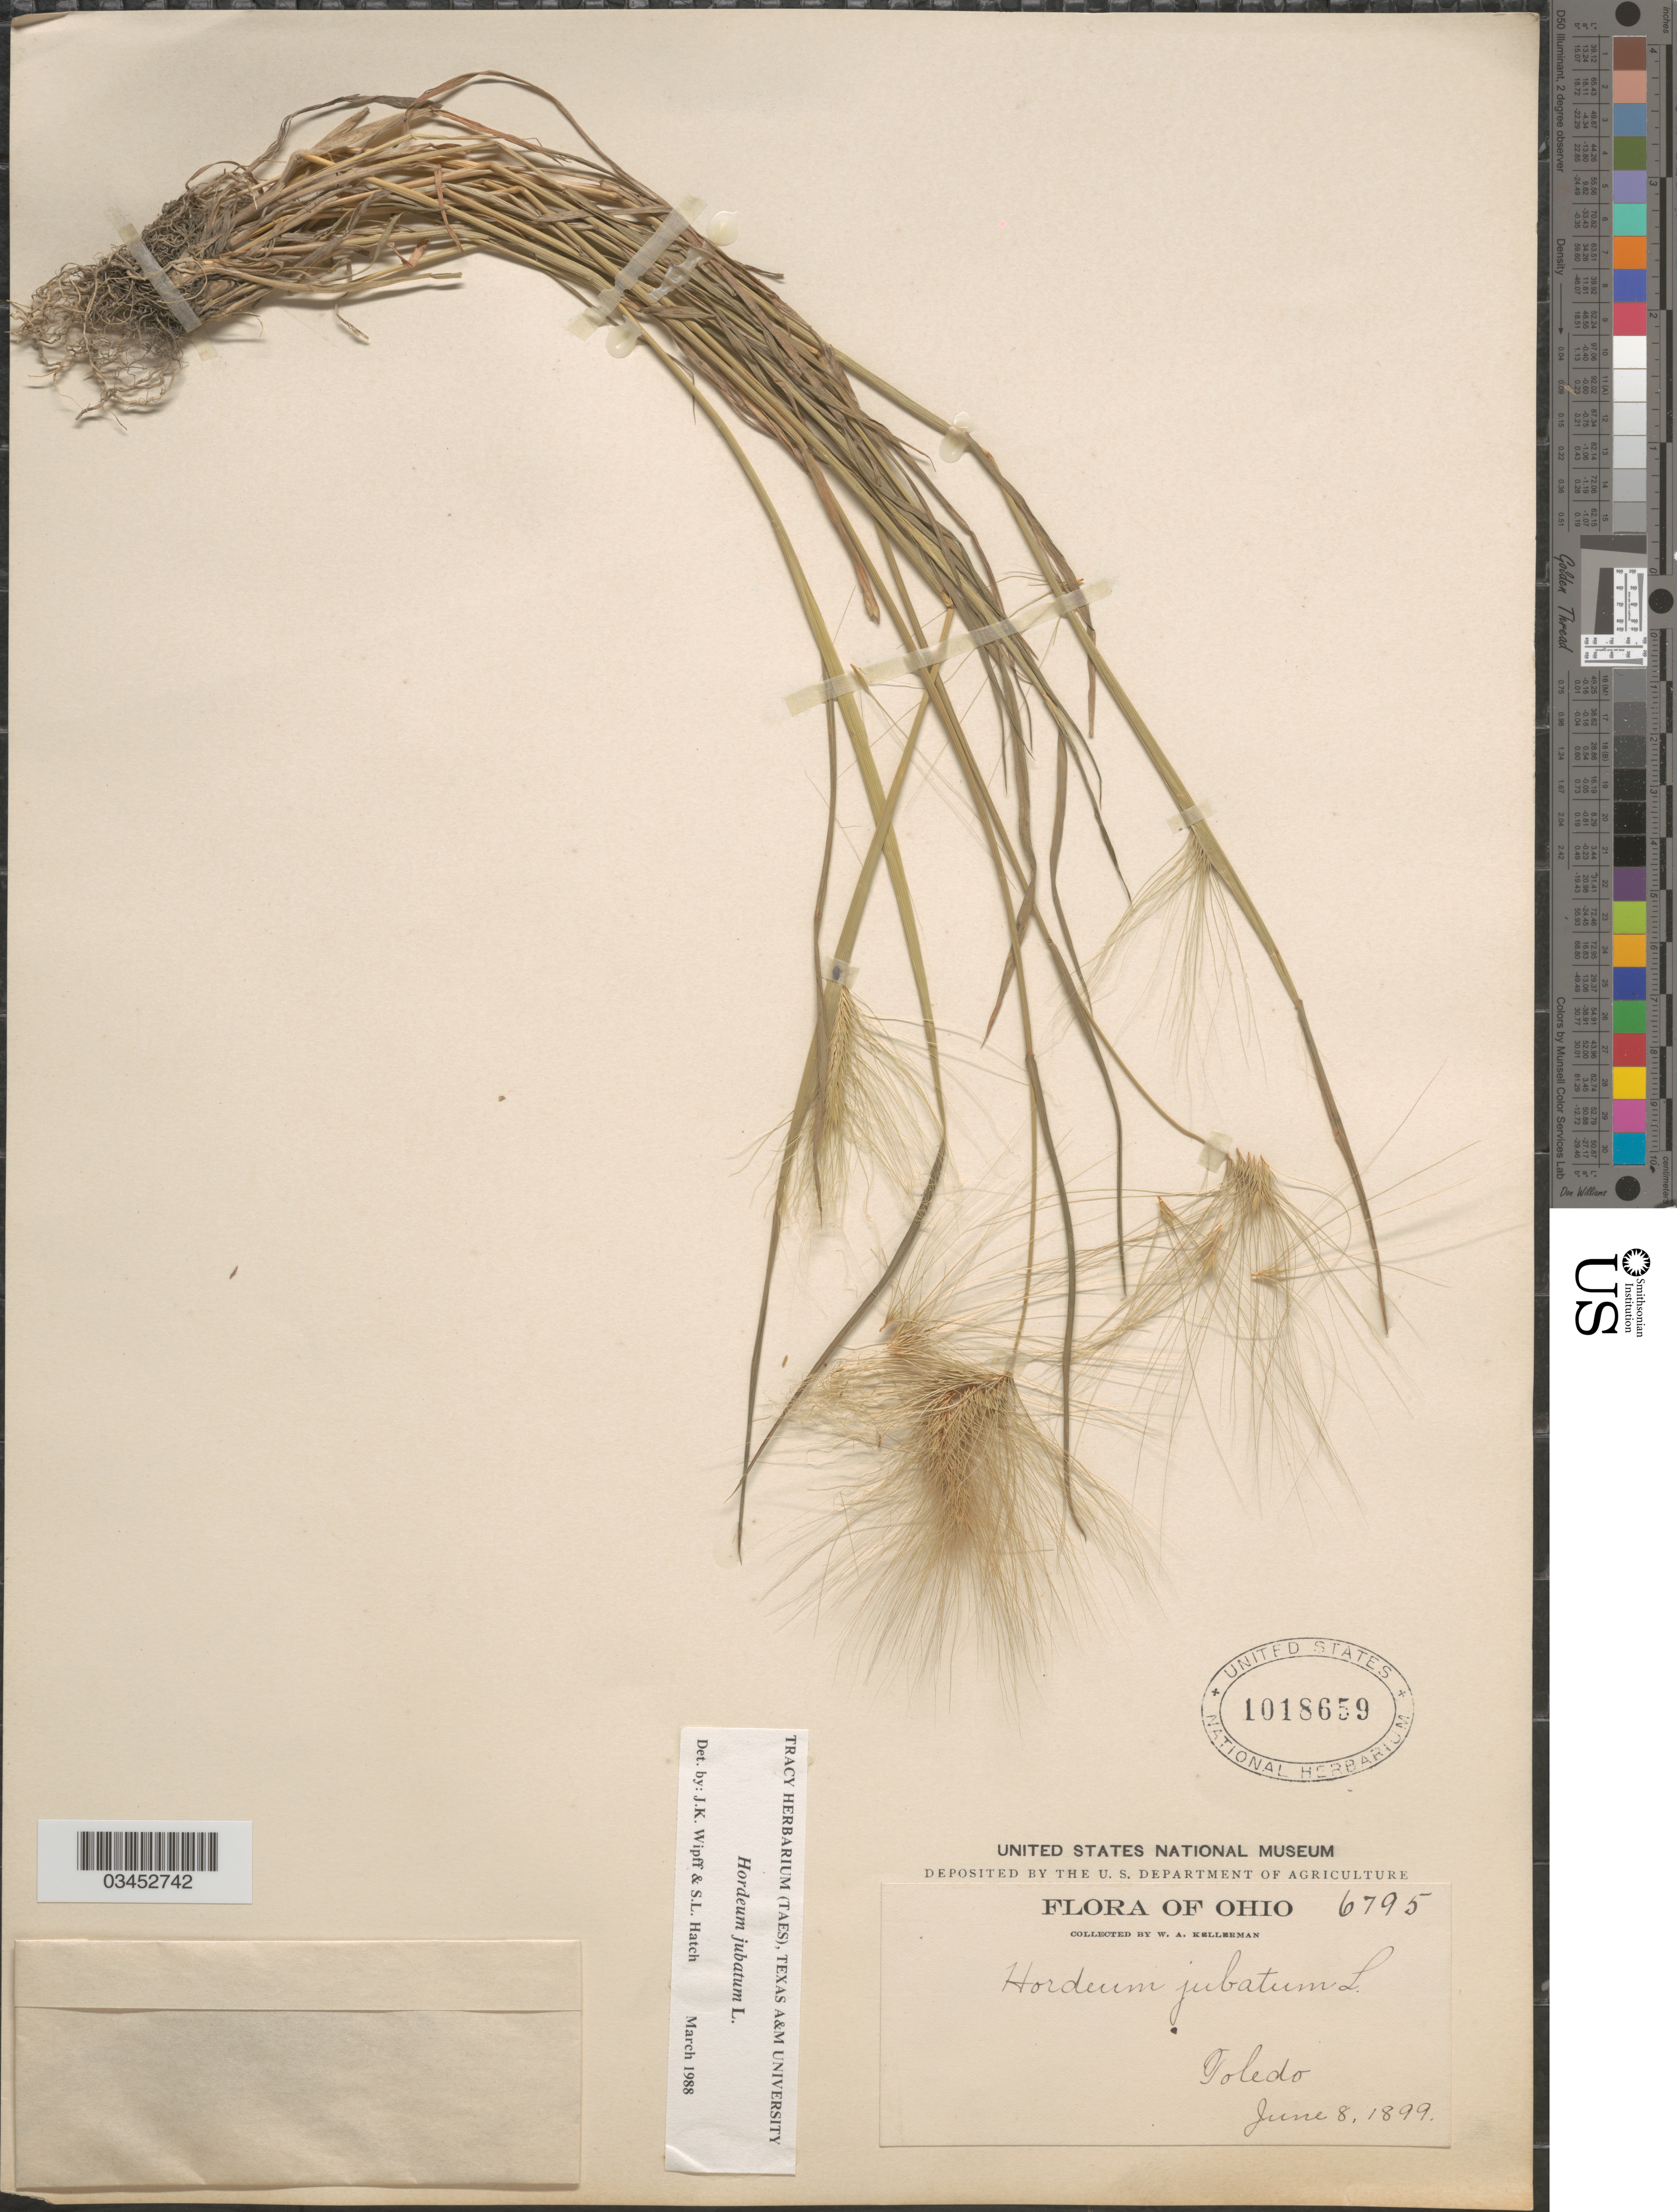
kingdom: Plantae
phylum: Tracheophyta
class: Liliopsida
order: Poales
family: Poaceae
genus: Hordeum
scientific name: Hordeum jubatum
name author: L.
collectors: W. Kellerman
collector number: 6795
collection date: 1899-06-08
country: United States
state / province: Ohio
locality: Toledo.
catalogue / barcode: US 1018659